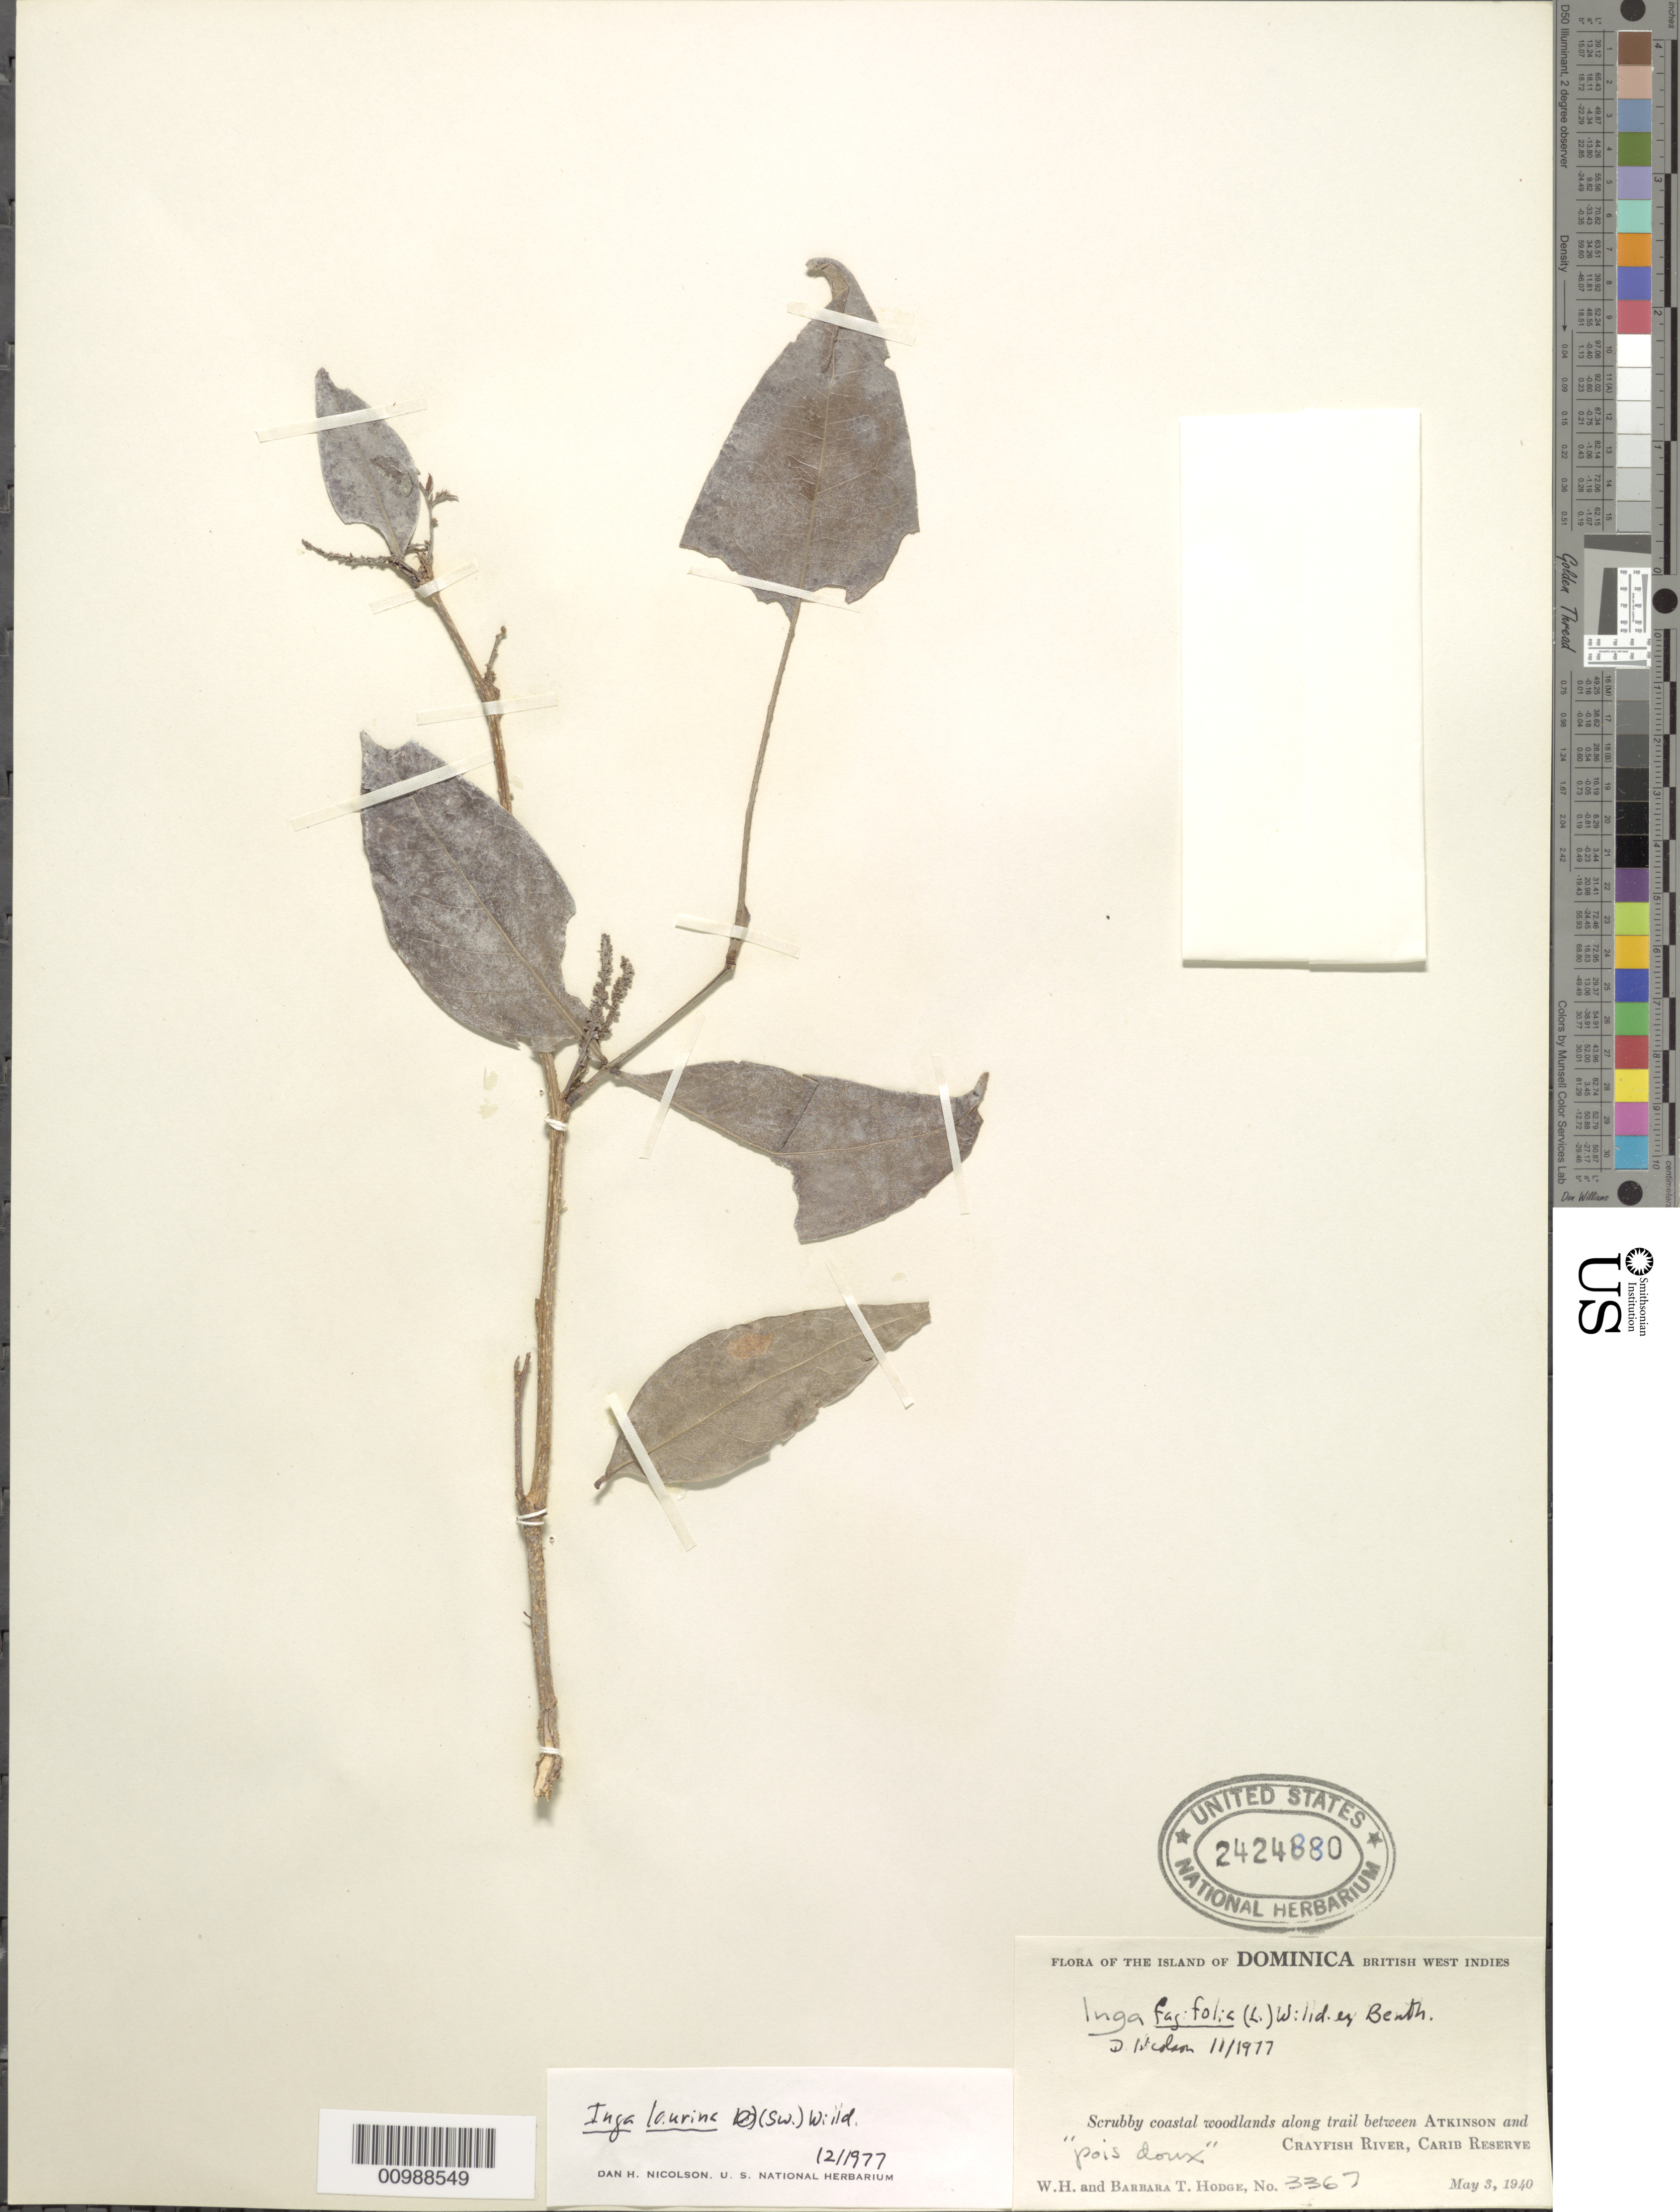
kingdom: Plantae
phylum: Tracheophyta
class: Magnoliopsida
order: Fabales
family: Fabaceae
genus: Inga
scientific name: Inga laurina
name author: (Sw.) Willd.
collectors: W. Hodge & B. Hodge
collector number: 3367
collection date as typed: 03 May 1940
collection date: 1940-05-03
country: Dominica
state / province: St. David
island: Dominica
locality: Along trail between Atkinson and Crayfish River, Carib Reserve.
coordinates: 0 N, 0 E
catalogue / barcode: US 2424880